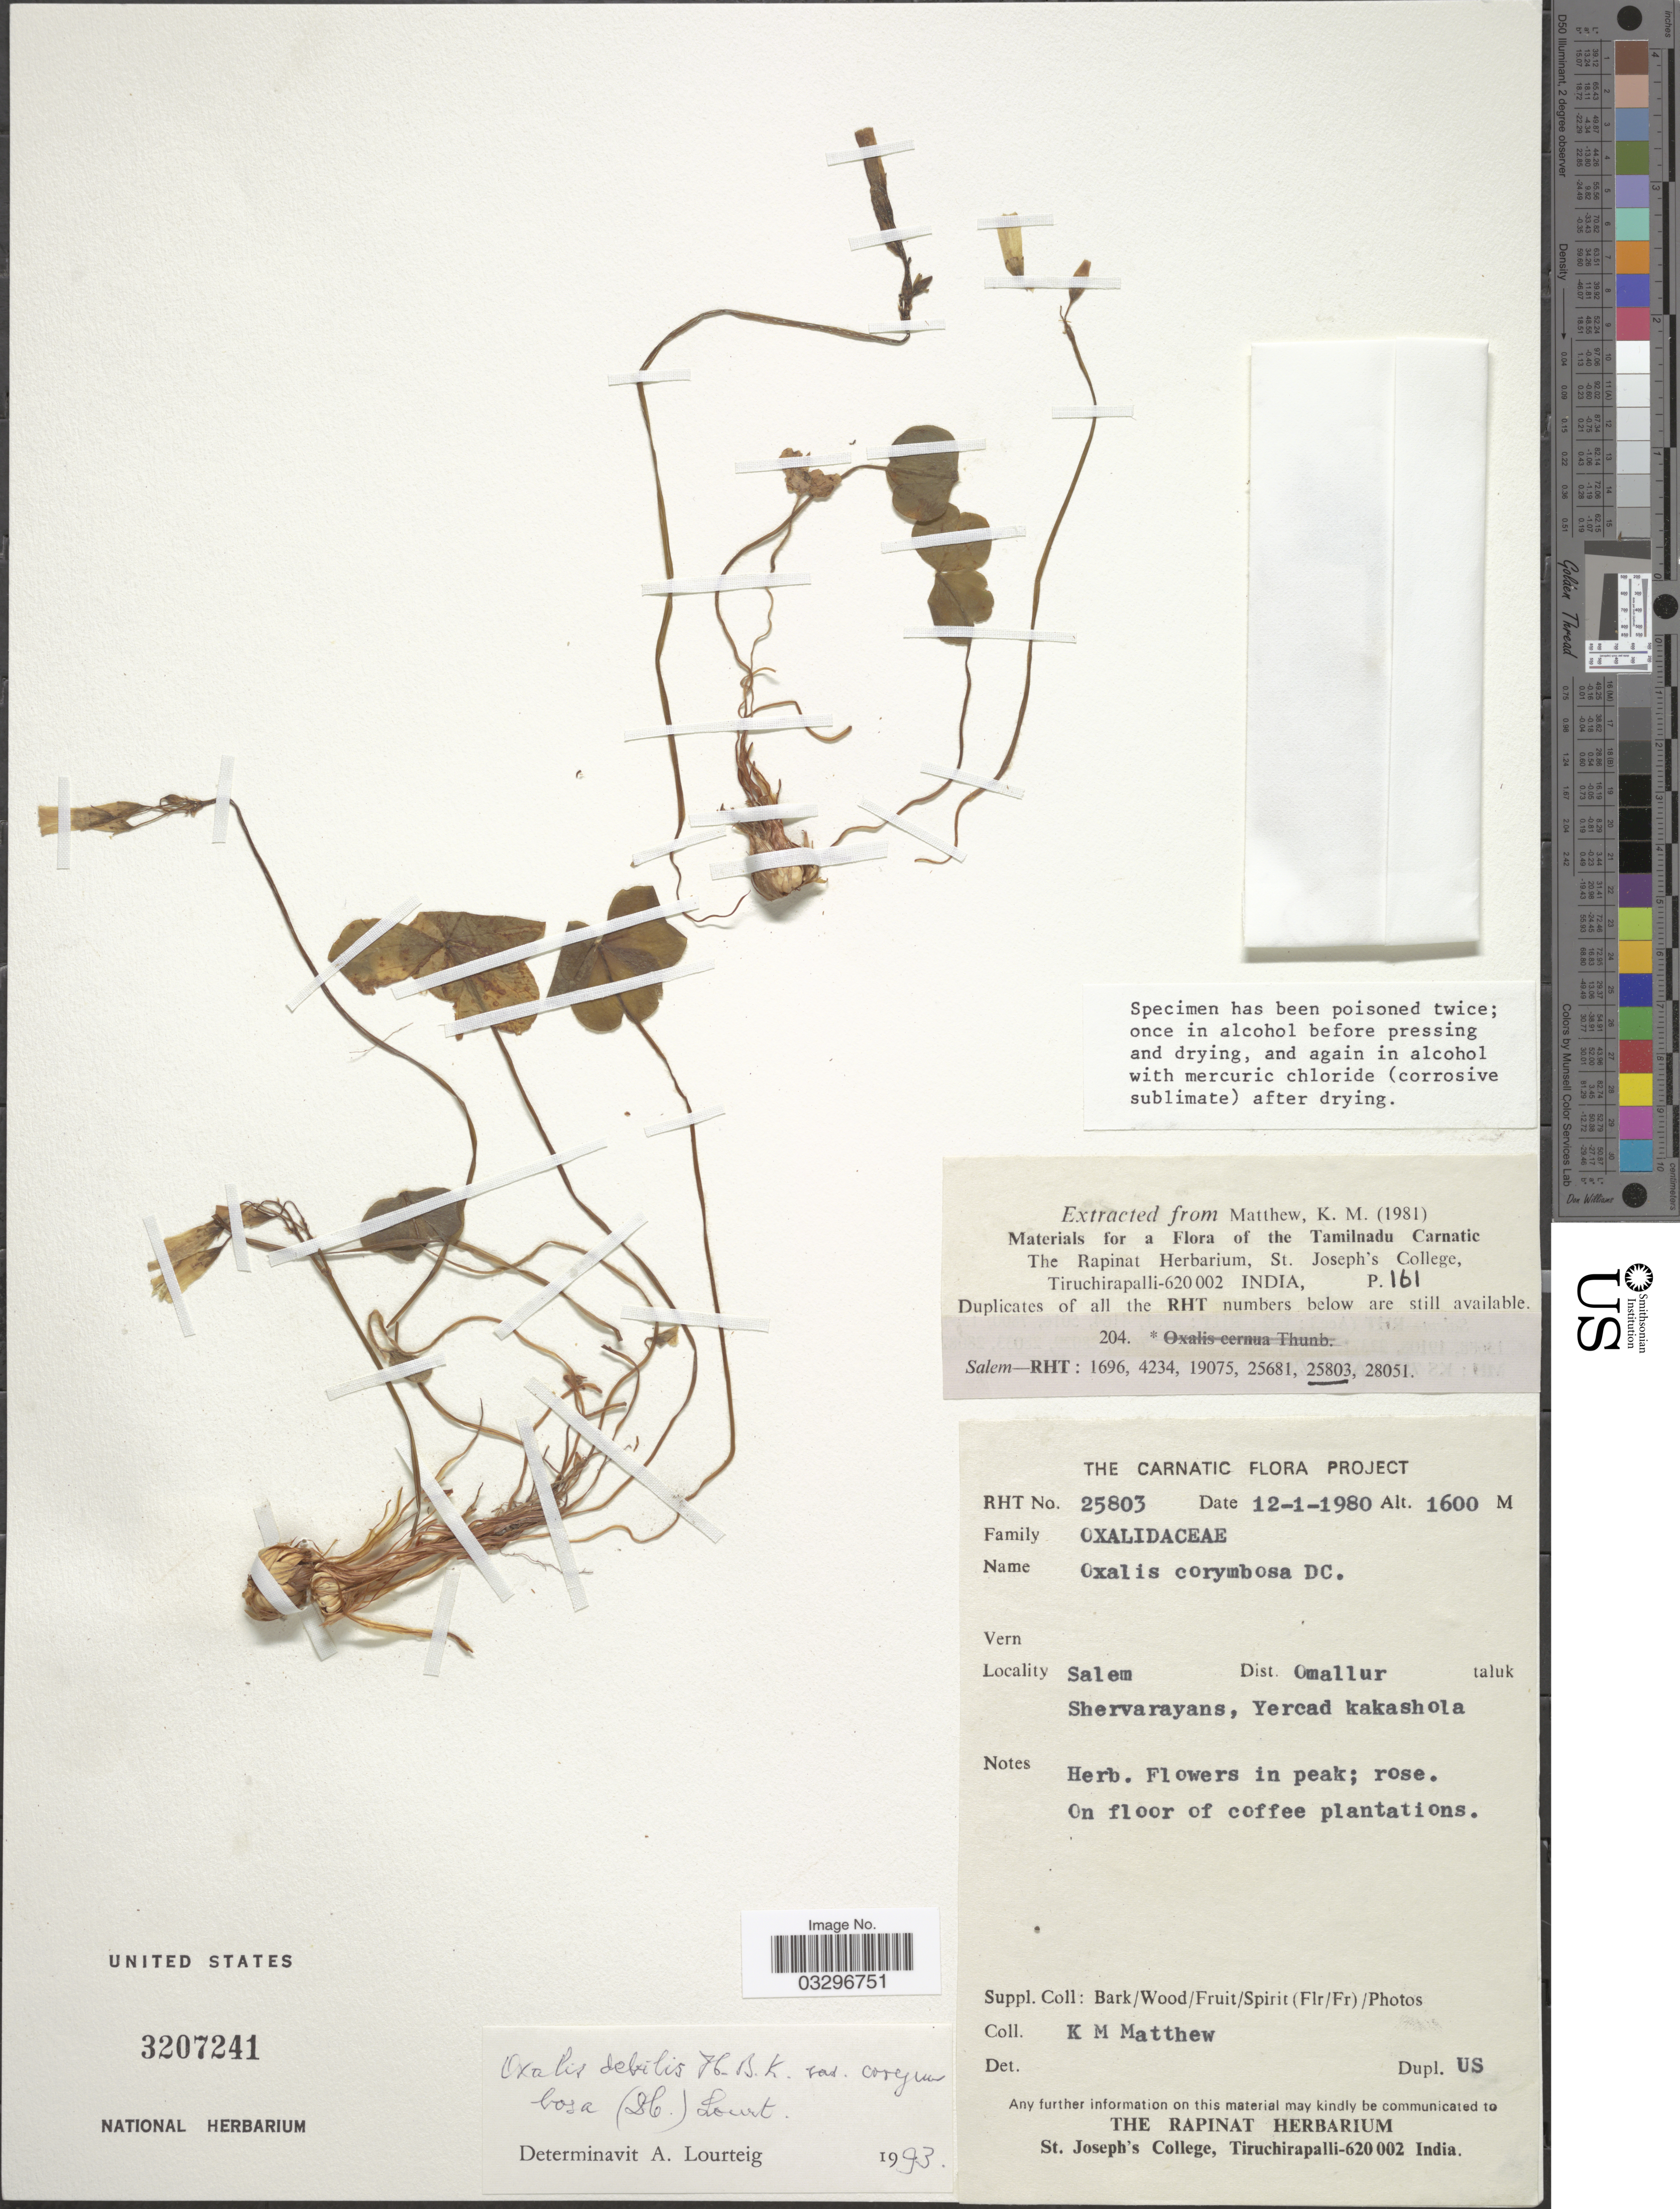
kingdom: Plantae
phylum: Tracheophyta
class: Magnoliopsida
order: Oxalidales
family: Oxalidaceae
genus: Oxalis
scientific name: Oxalis debilis var. corymbosa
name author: (DC.) Lourteig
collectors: K. M. Matthew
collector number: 25803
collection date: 1980-01-12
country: India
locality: Salem, Dist. Omallur taluk, Shervarayans, Yercad kakashola.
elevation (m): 1600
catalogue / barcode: US 3207241